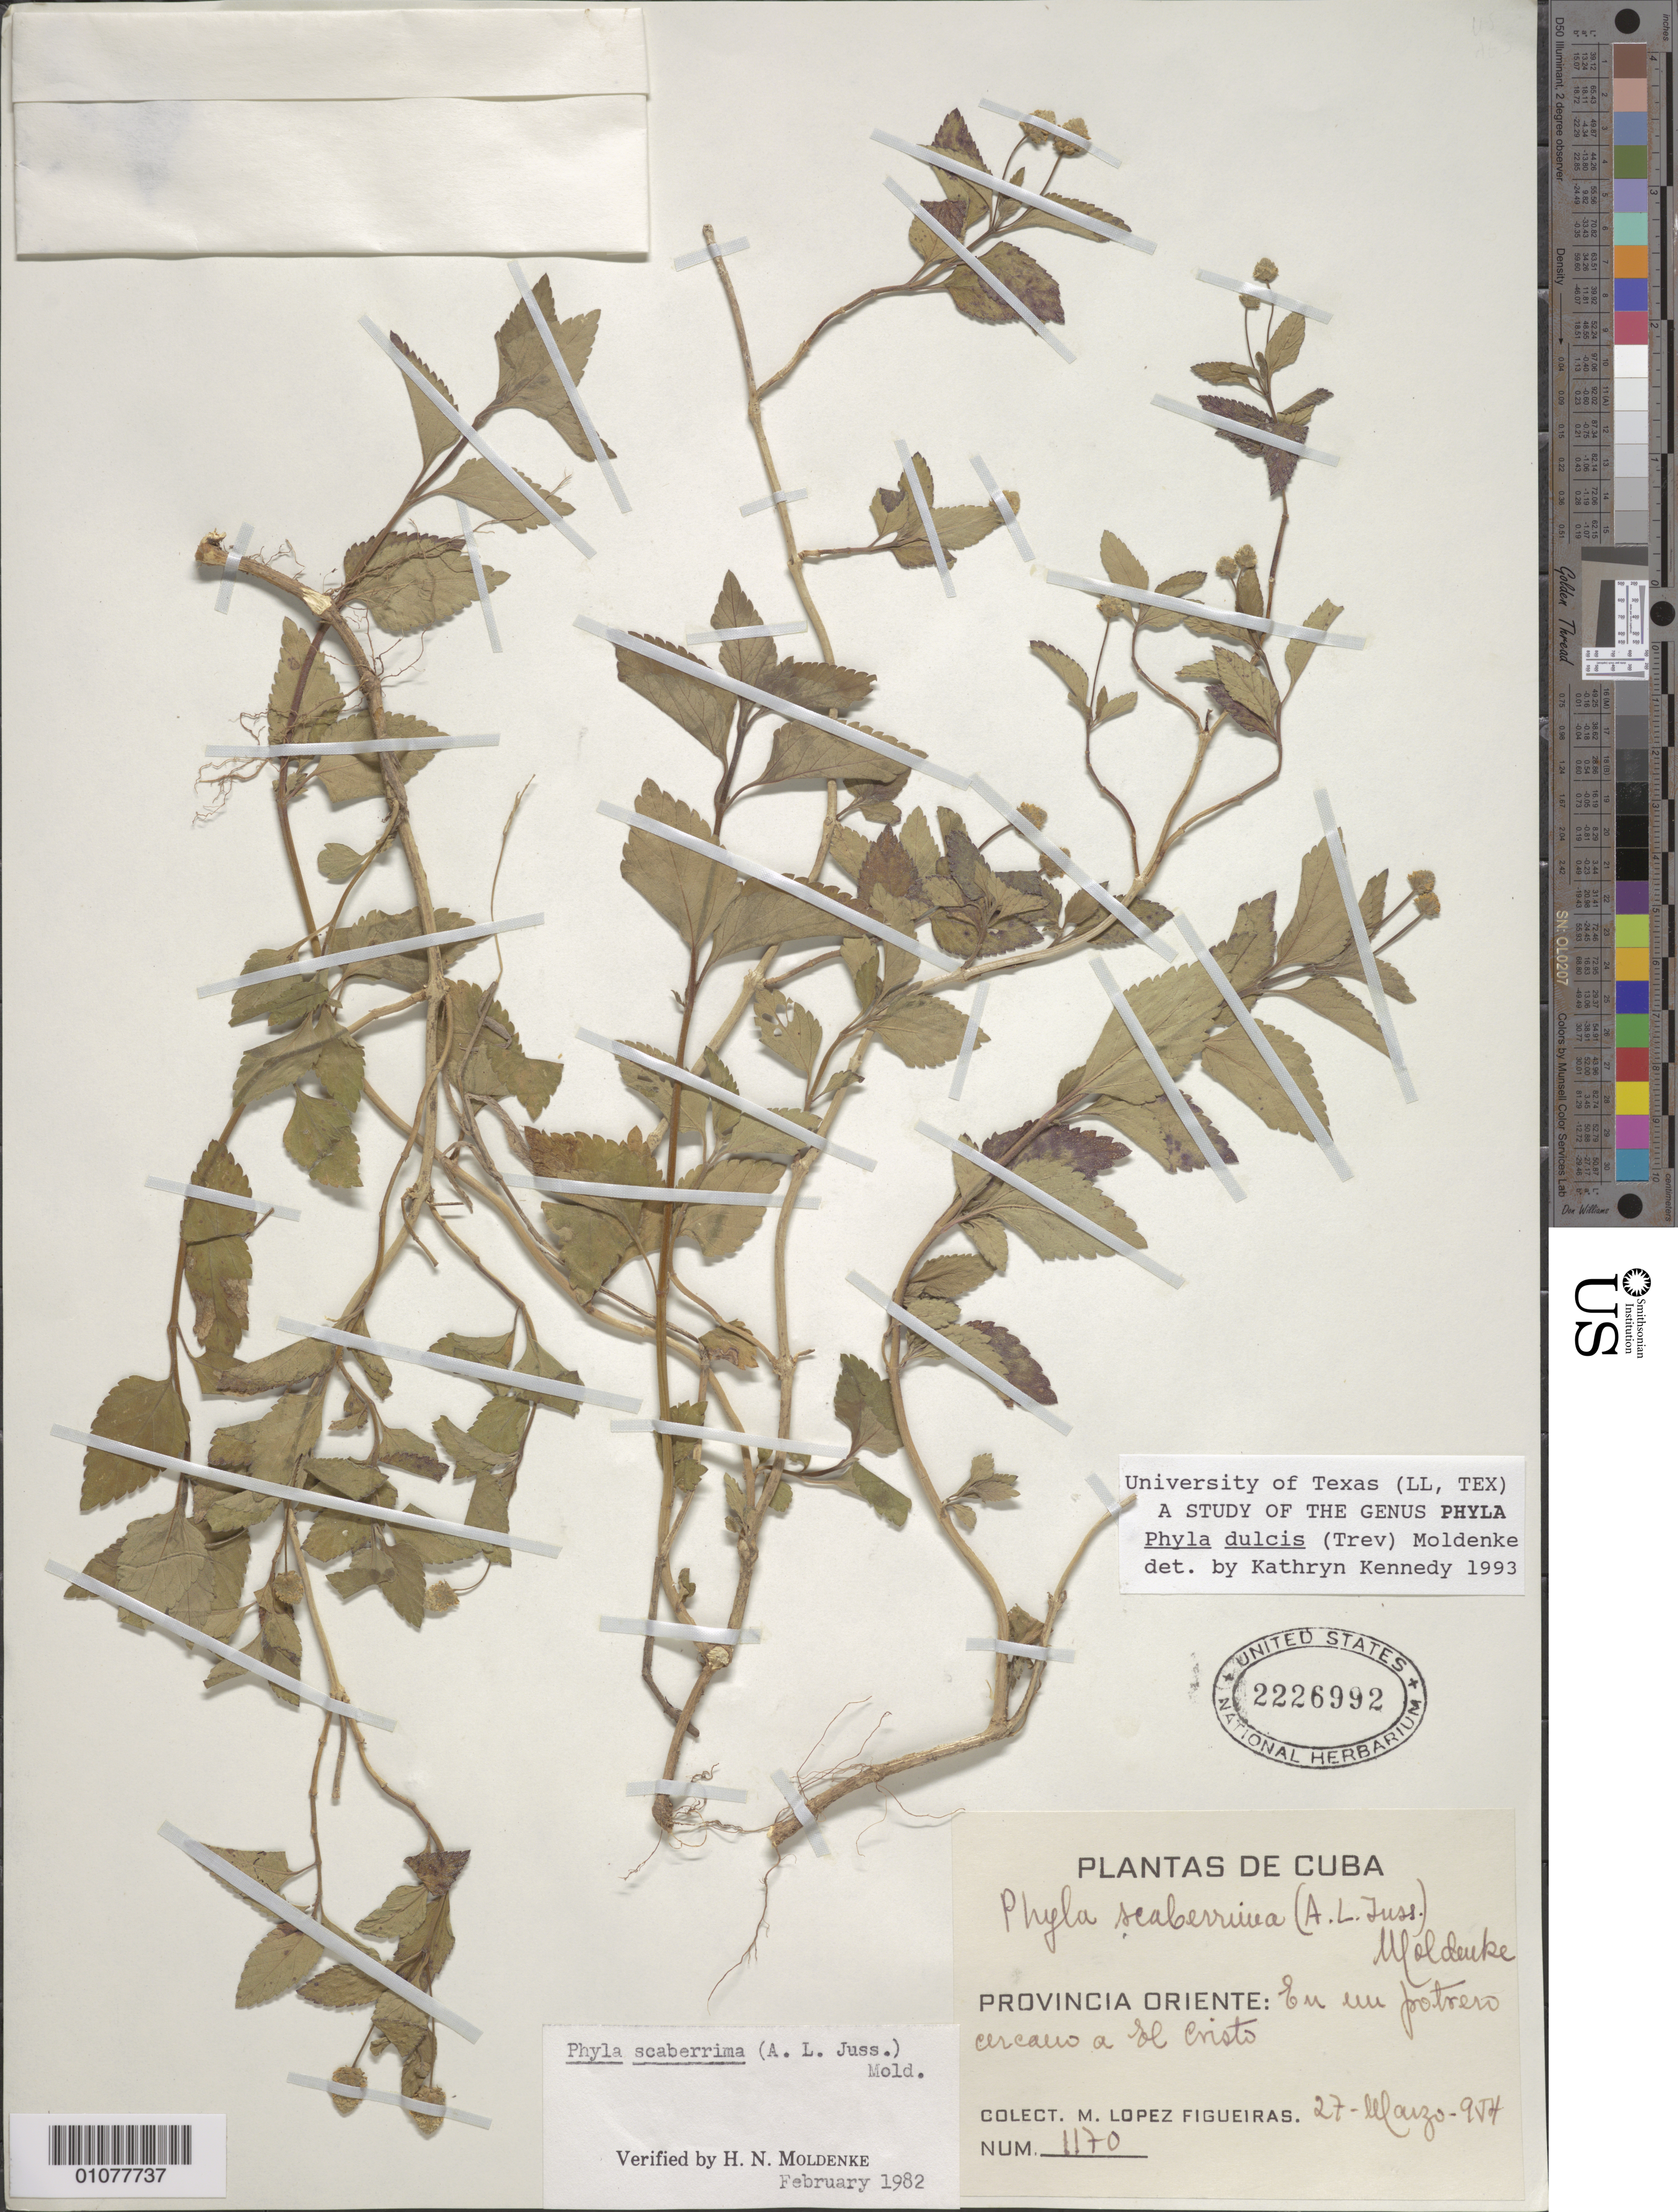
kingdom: Plantae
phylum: Tracheophyta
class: Magnoliopsida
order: Lamiales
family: Verbenaceae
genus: Phyla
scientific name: Phyla scaberrima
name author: (Juss. ex Pers.) Moldenke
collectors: M. López Figueiras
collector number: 1170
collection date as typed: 27 Mar 1954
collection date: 1954-03-27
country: Cuba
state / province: Oriente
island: Cuba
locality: Oriente: cercauo a Sol Cristo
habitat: En un potrero.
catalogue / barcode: US 2226992